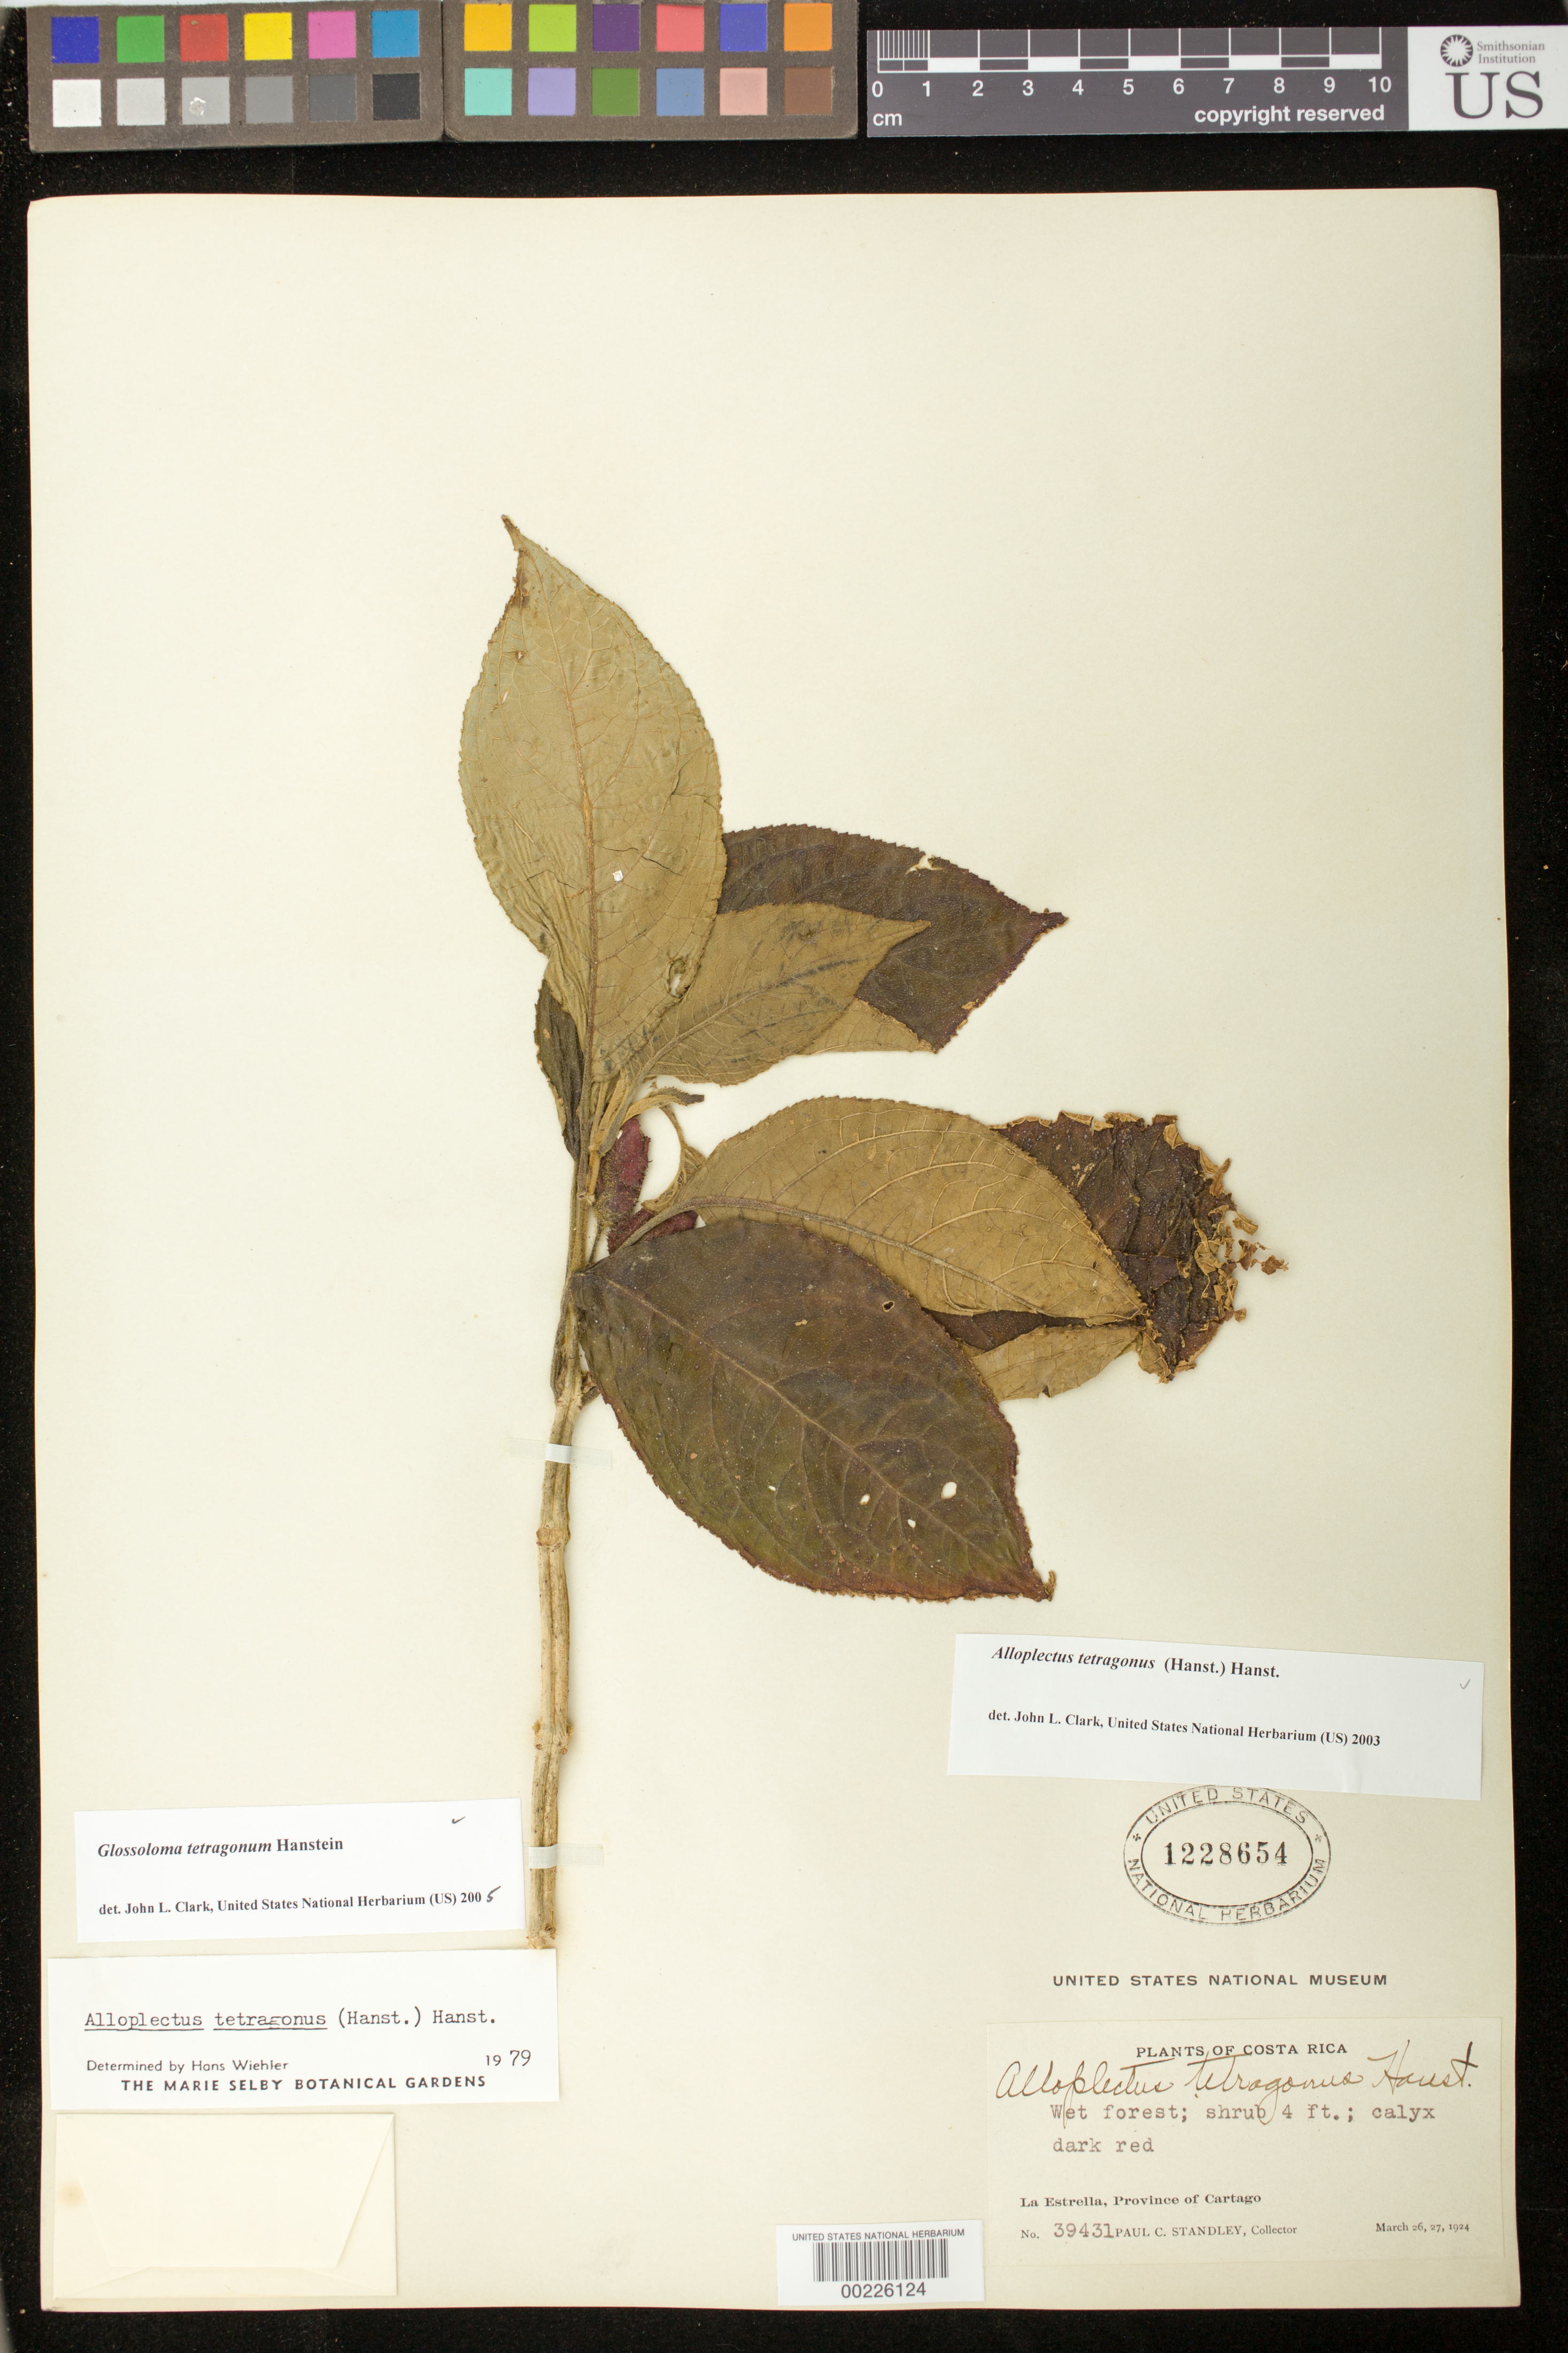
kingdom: Plantae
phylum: Tracheophyta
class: Magnoliopsida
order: Lamiales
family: Gesneriaceae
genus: Glossoloma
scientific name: Glossoloma tetragonum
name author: Hanst.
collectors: P. C. Standley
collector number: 39431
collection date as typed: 26-27 Mar 1924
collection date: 1924-03-26/1924-03-27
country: Costa Rica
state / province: Cartago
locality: La Estrella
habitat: Wet forest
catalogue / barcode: US 1228654